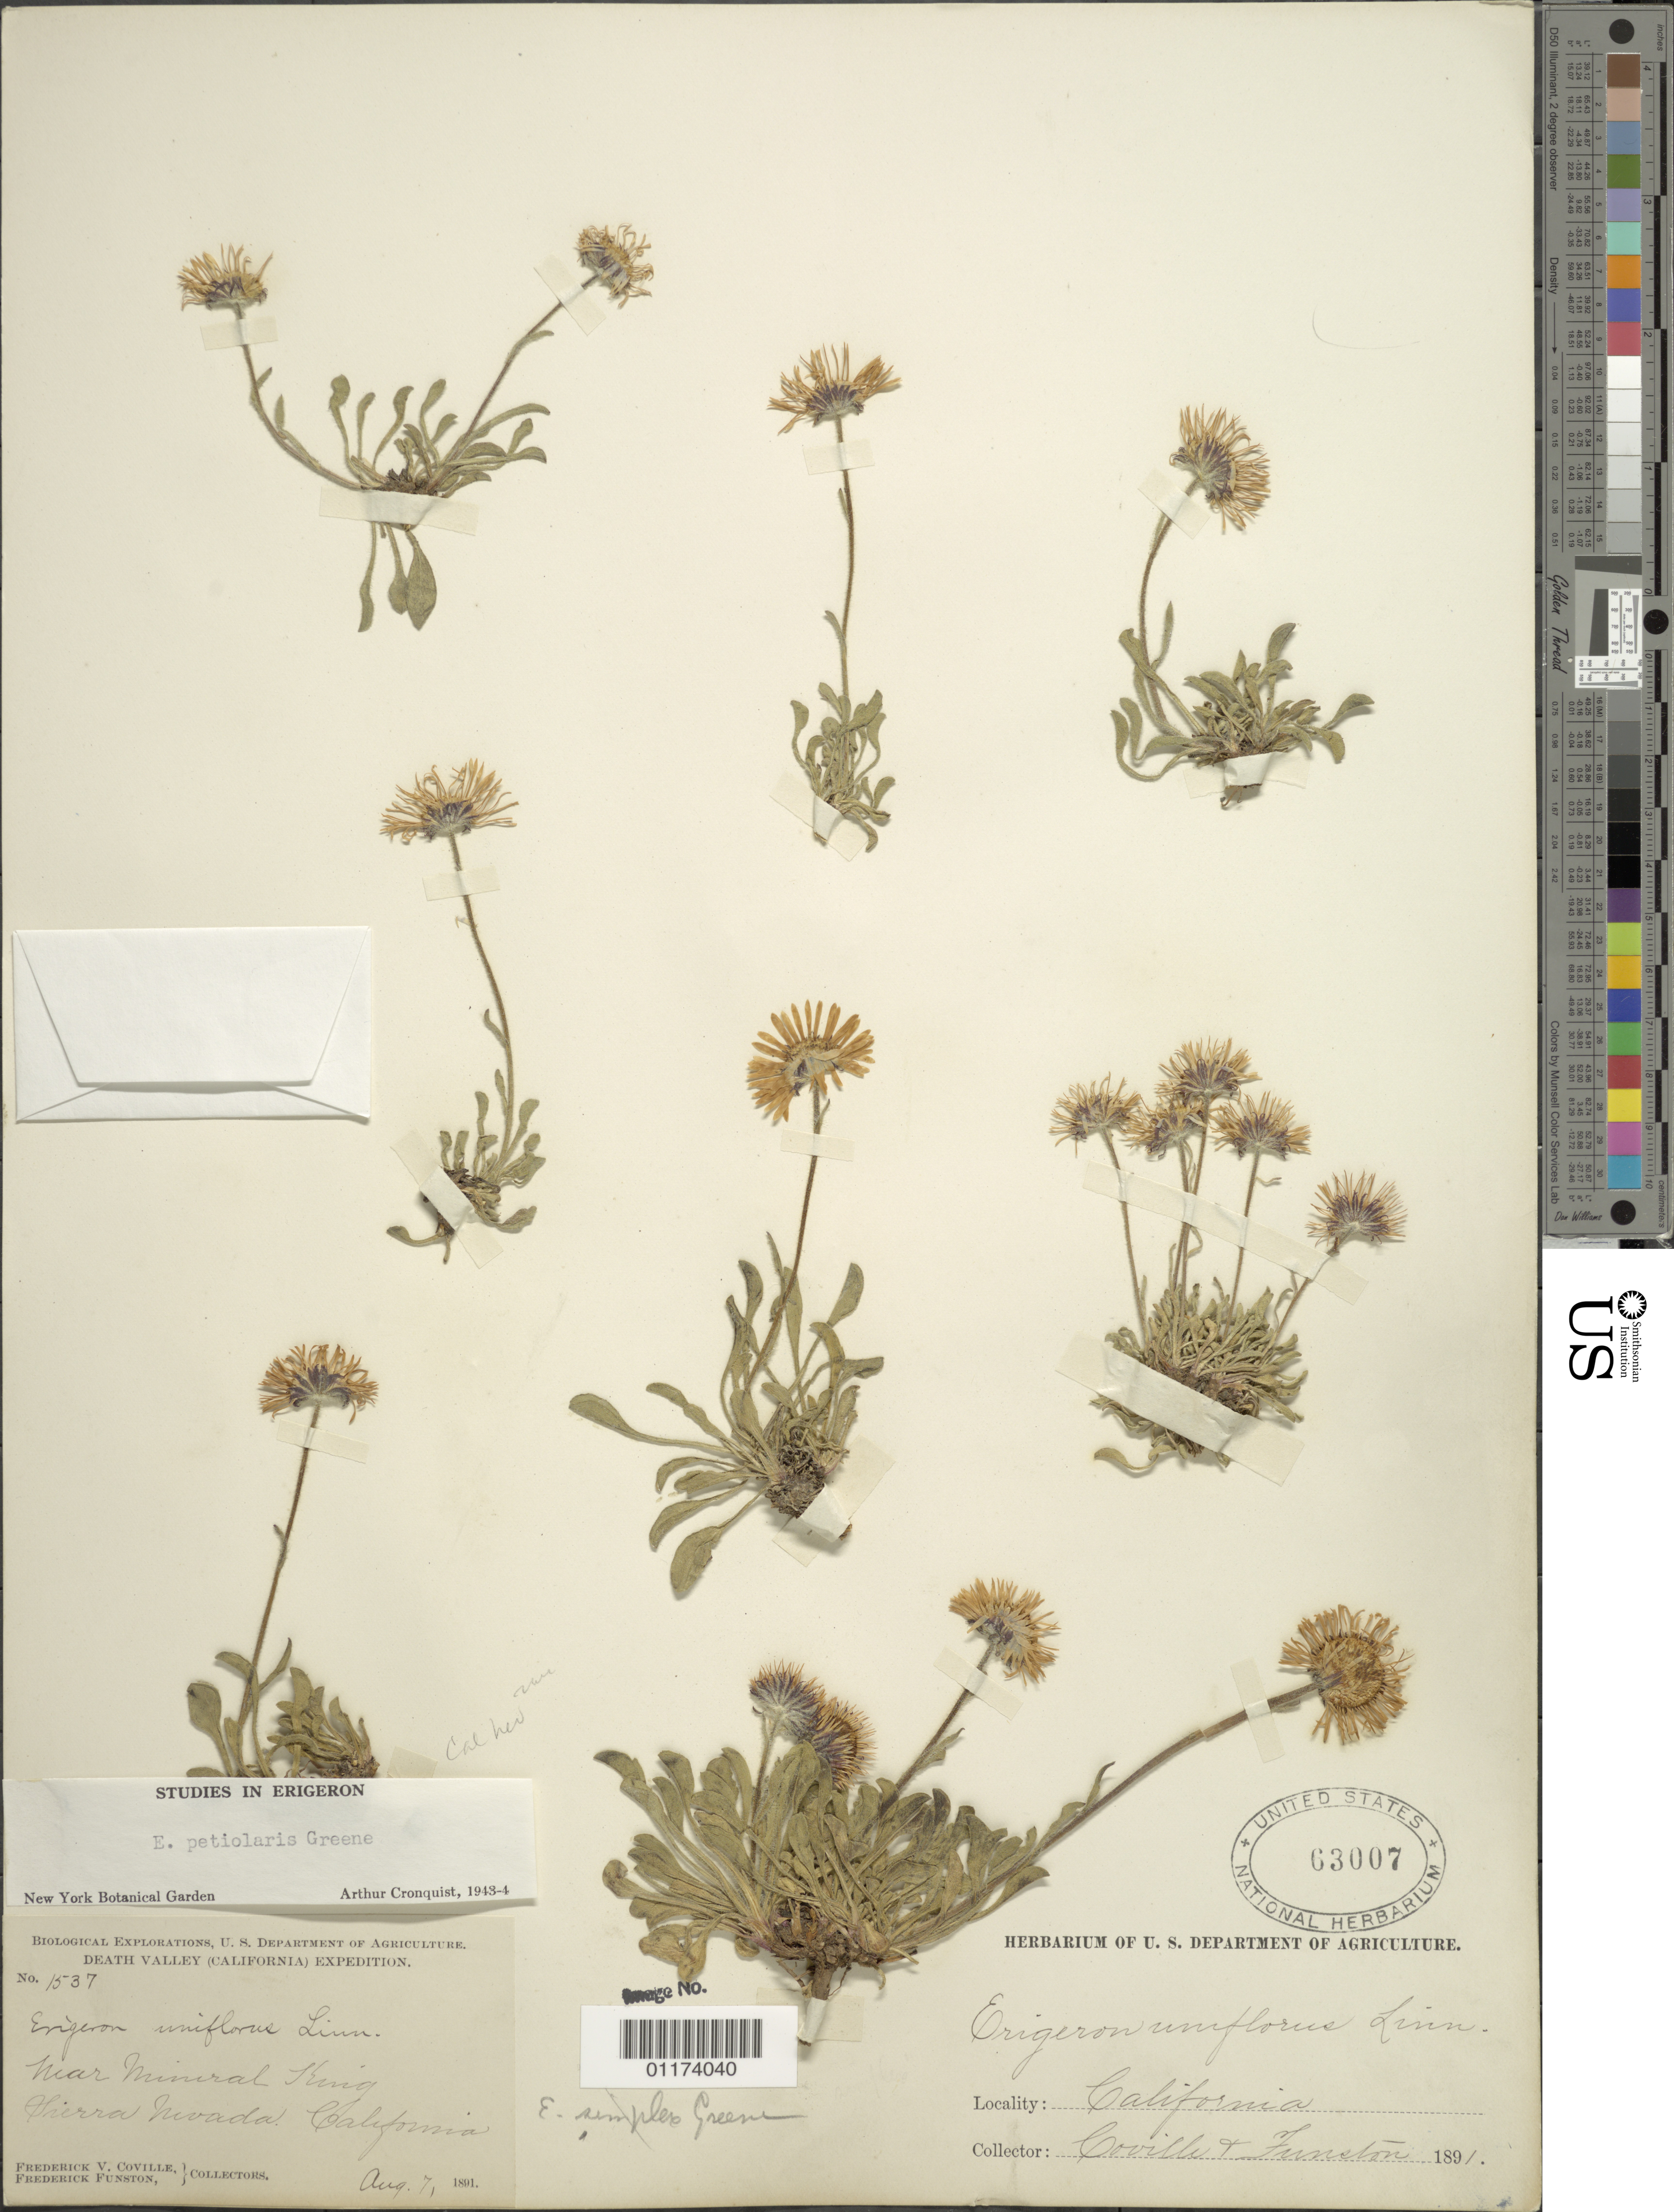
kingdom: Plantae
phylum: Tracheophyta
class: Magnoliopsida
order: Asterales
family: Asteraceae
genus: Erigeron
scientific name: Erigeron petiolaris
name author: Greene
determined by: Cronquist, A. J.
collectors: F. V. Coville & F. Funston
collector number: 1537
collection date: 1891-08-07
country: United States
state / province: California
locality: Near Mineral King, Sierra Nevada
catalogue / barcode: US 63007